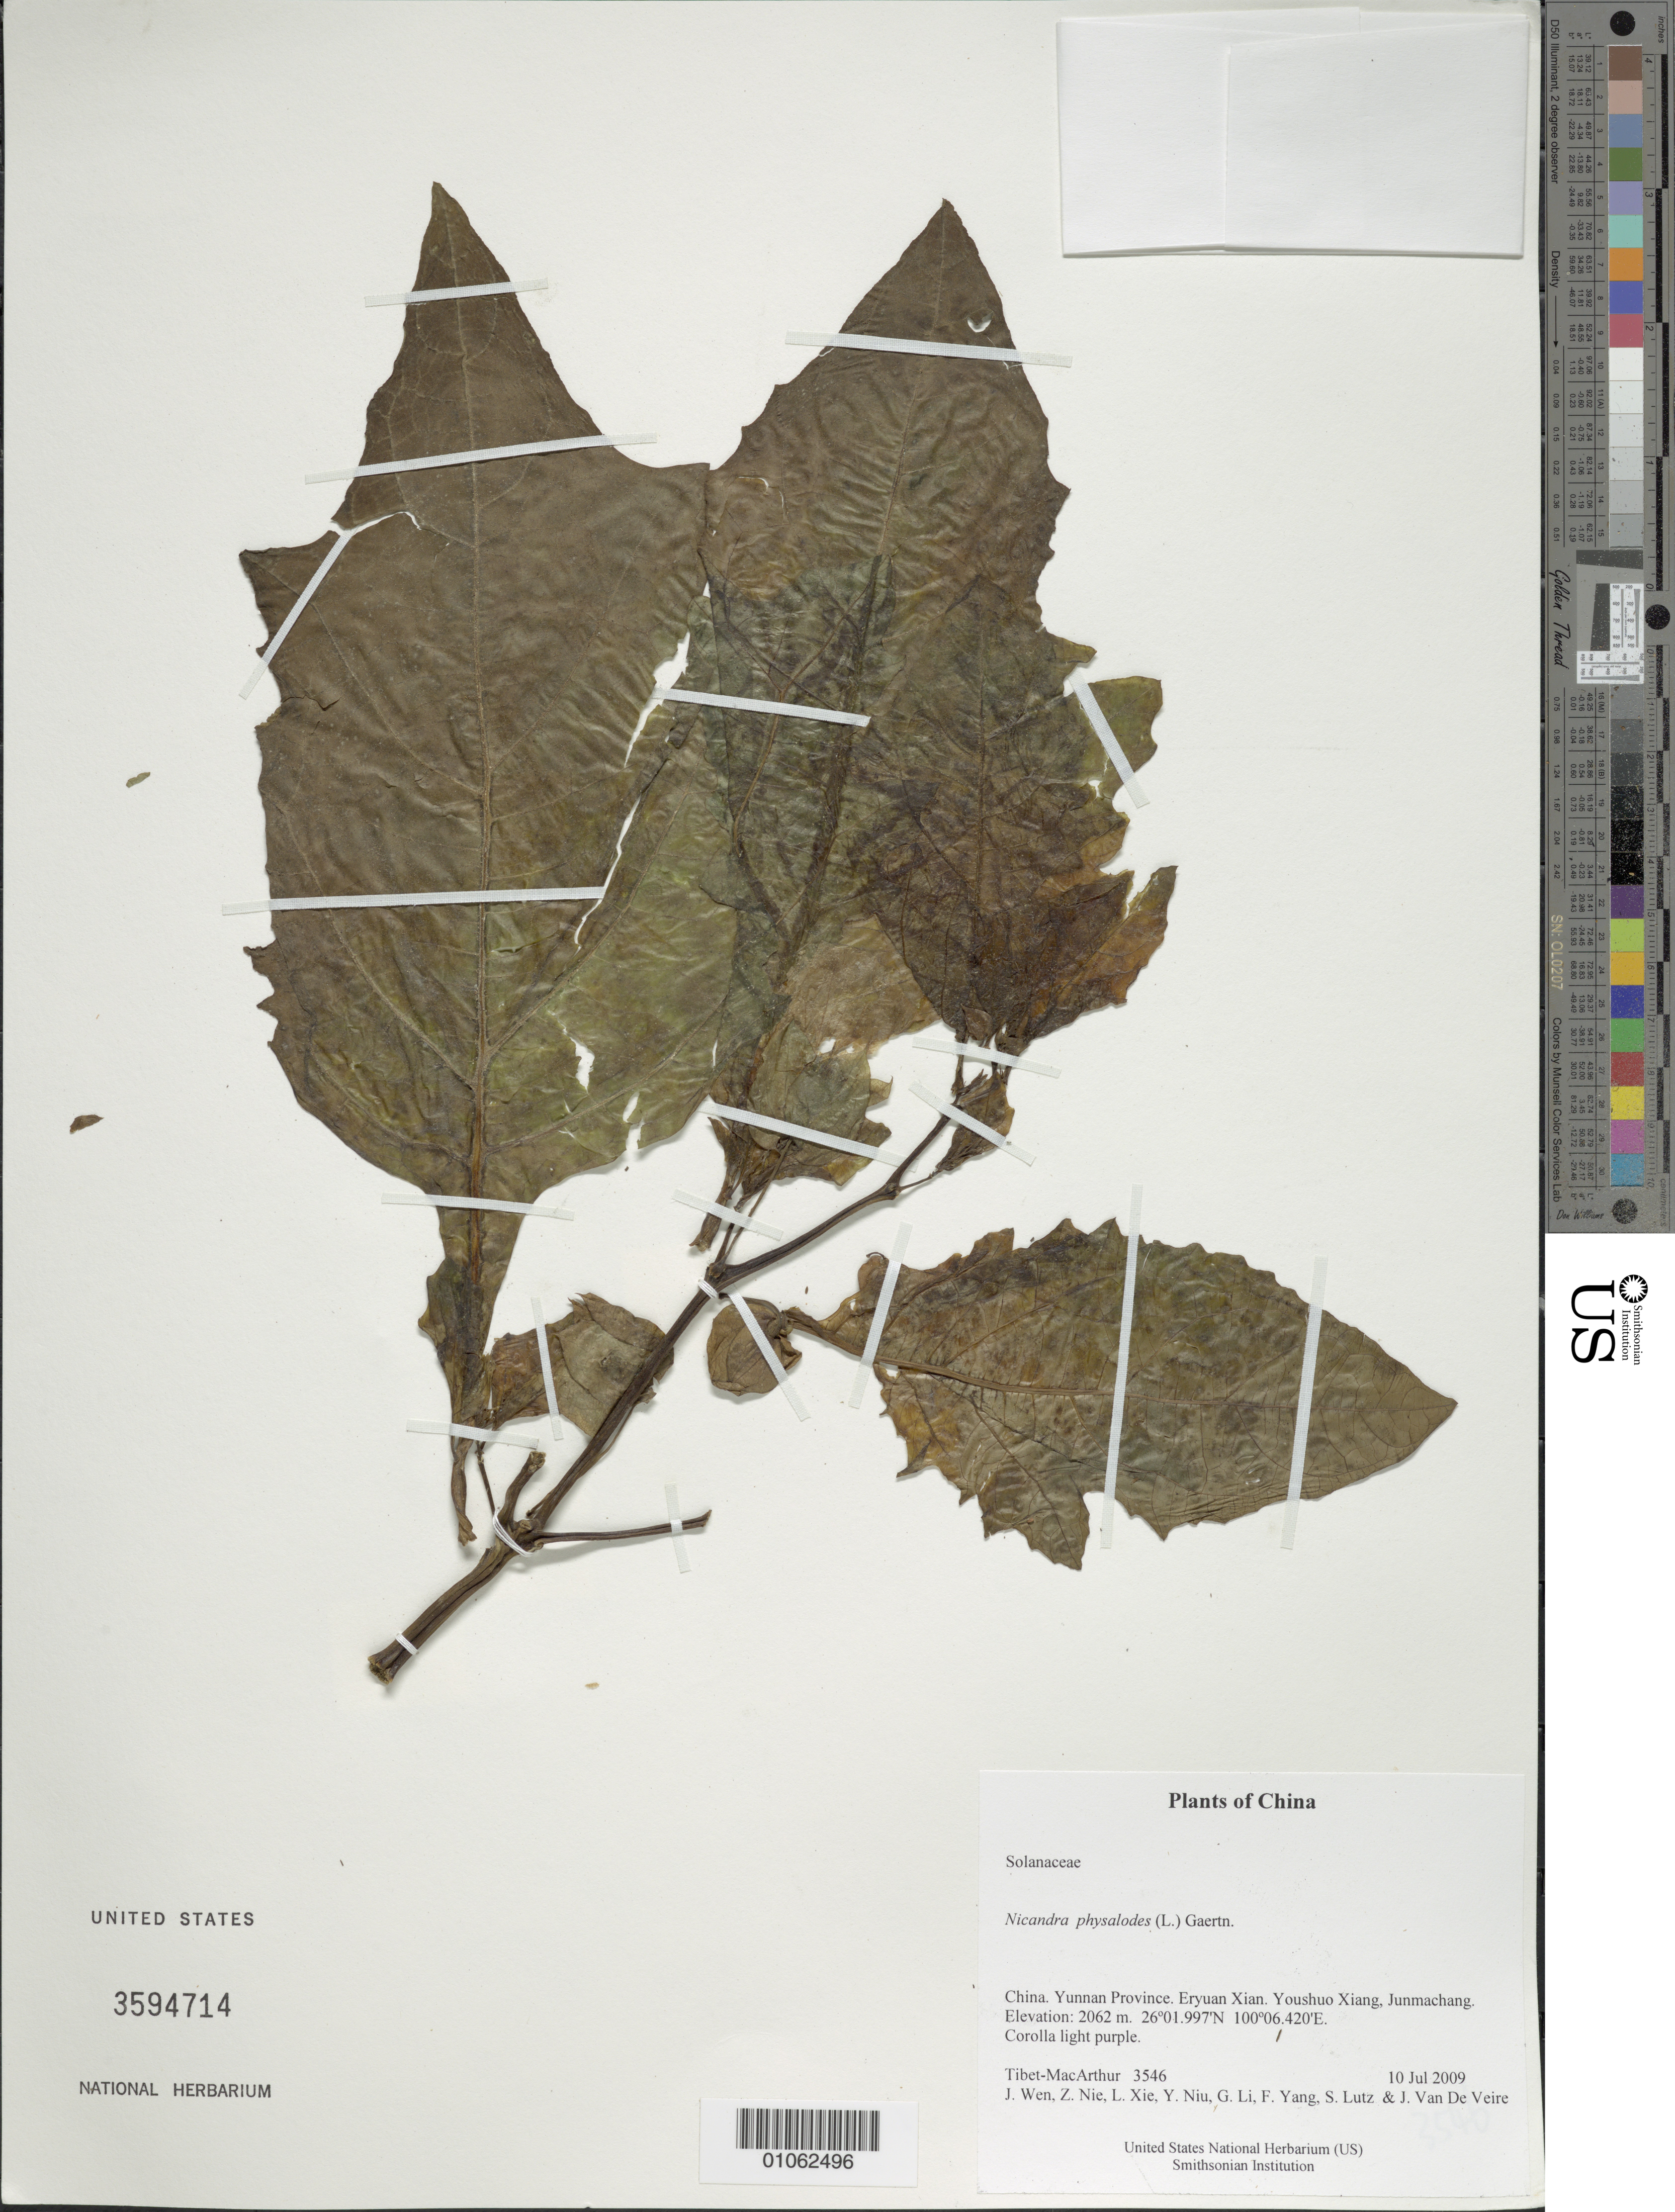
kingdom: Plantae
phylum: Tracheophyta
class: Magnoliopsida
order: Solanales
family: Solanaceae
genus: Nicandra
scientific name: Nicandra physalodes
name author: (L.) Gaertn.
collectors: Tibet-MacArthur, J. Wen, Z. Nie, L. Xie, Y. Niu, G. Li, F. Yang, S. Lutz & J. Van De Veire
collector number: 3546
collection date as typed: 10 Jul 2009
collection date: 2009-07-10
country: China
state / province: Yunnan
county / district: Eryuan Xian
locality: Youshuo Xiang, Junmachang.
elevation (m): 2062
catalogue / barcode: US 3594714